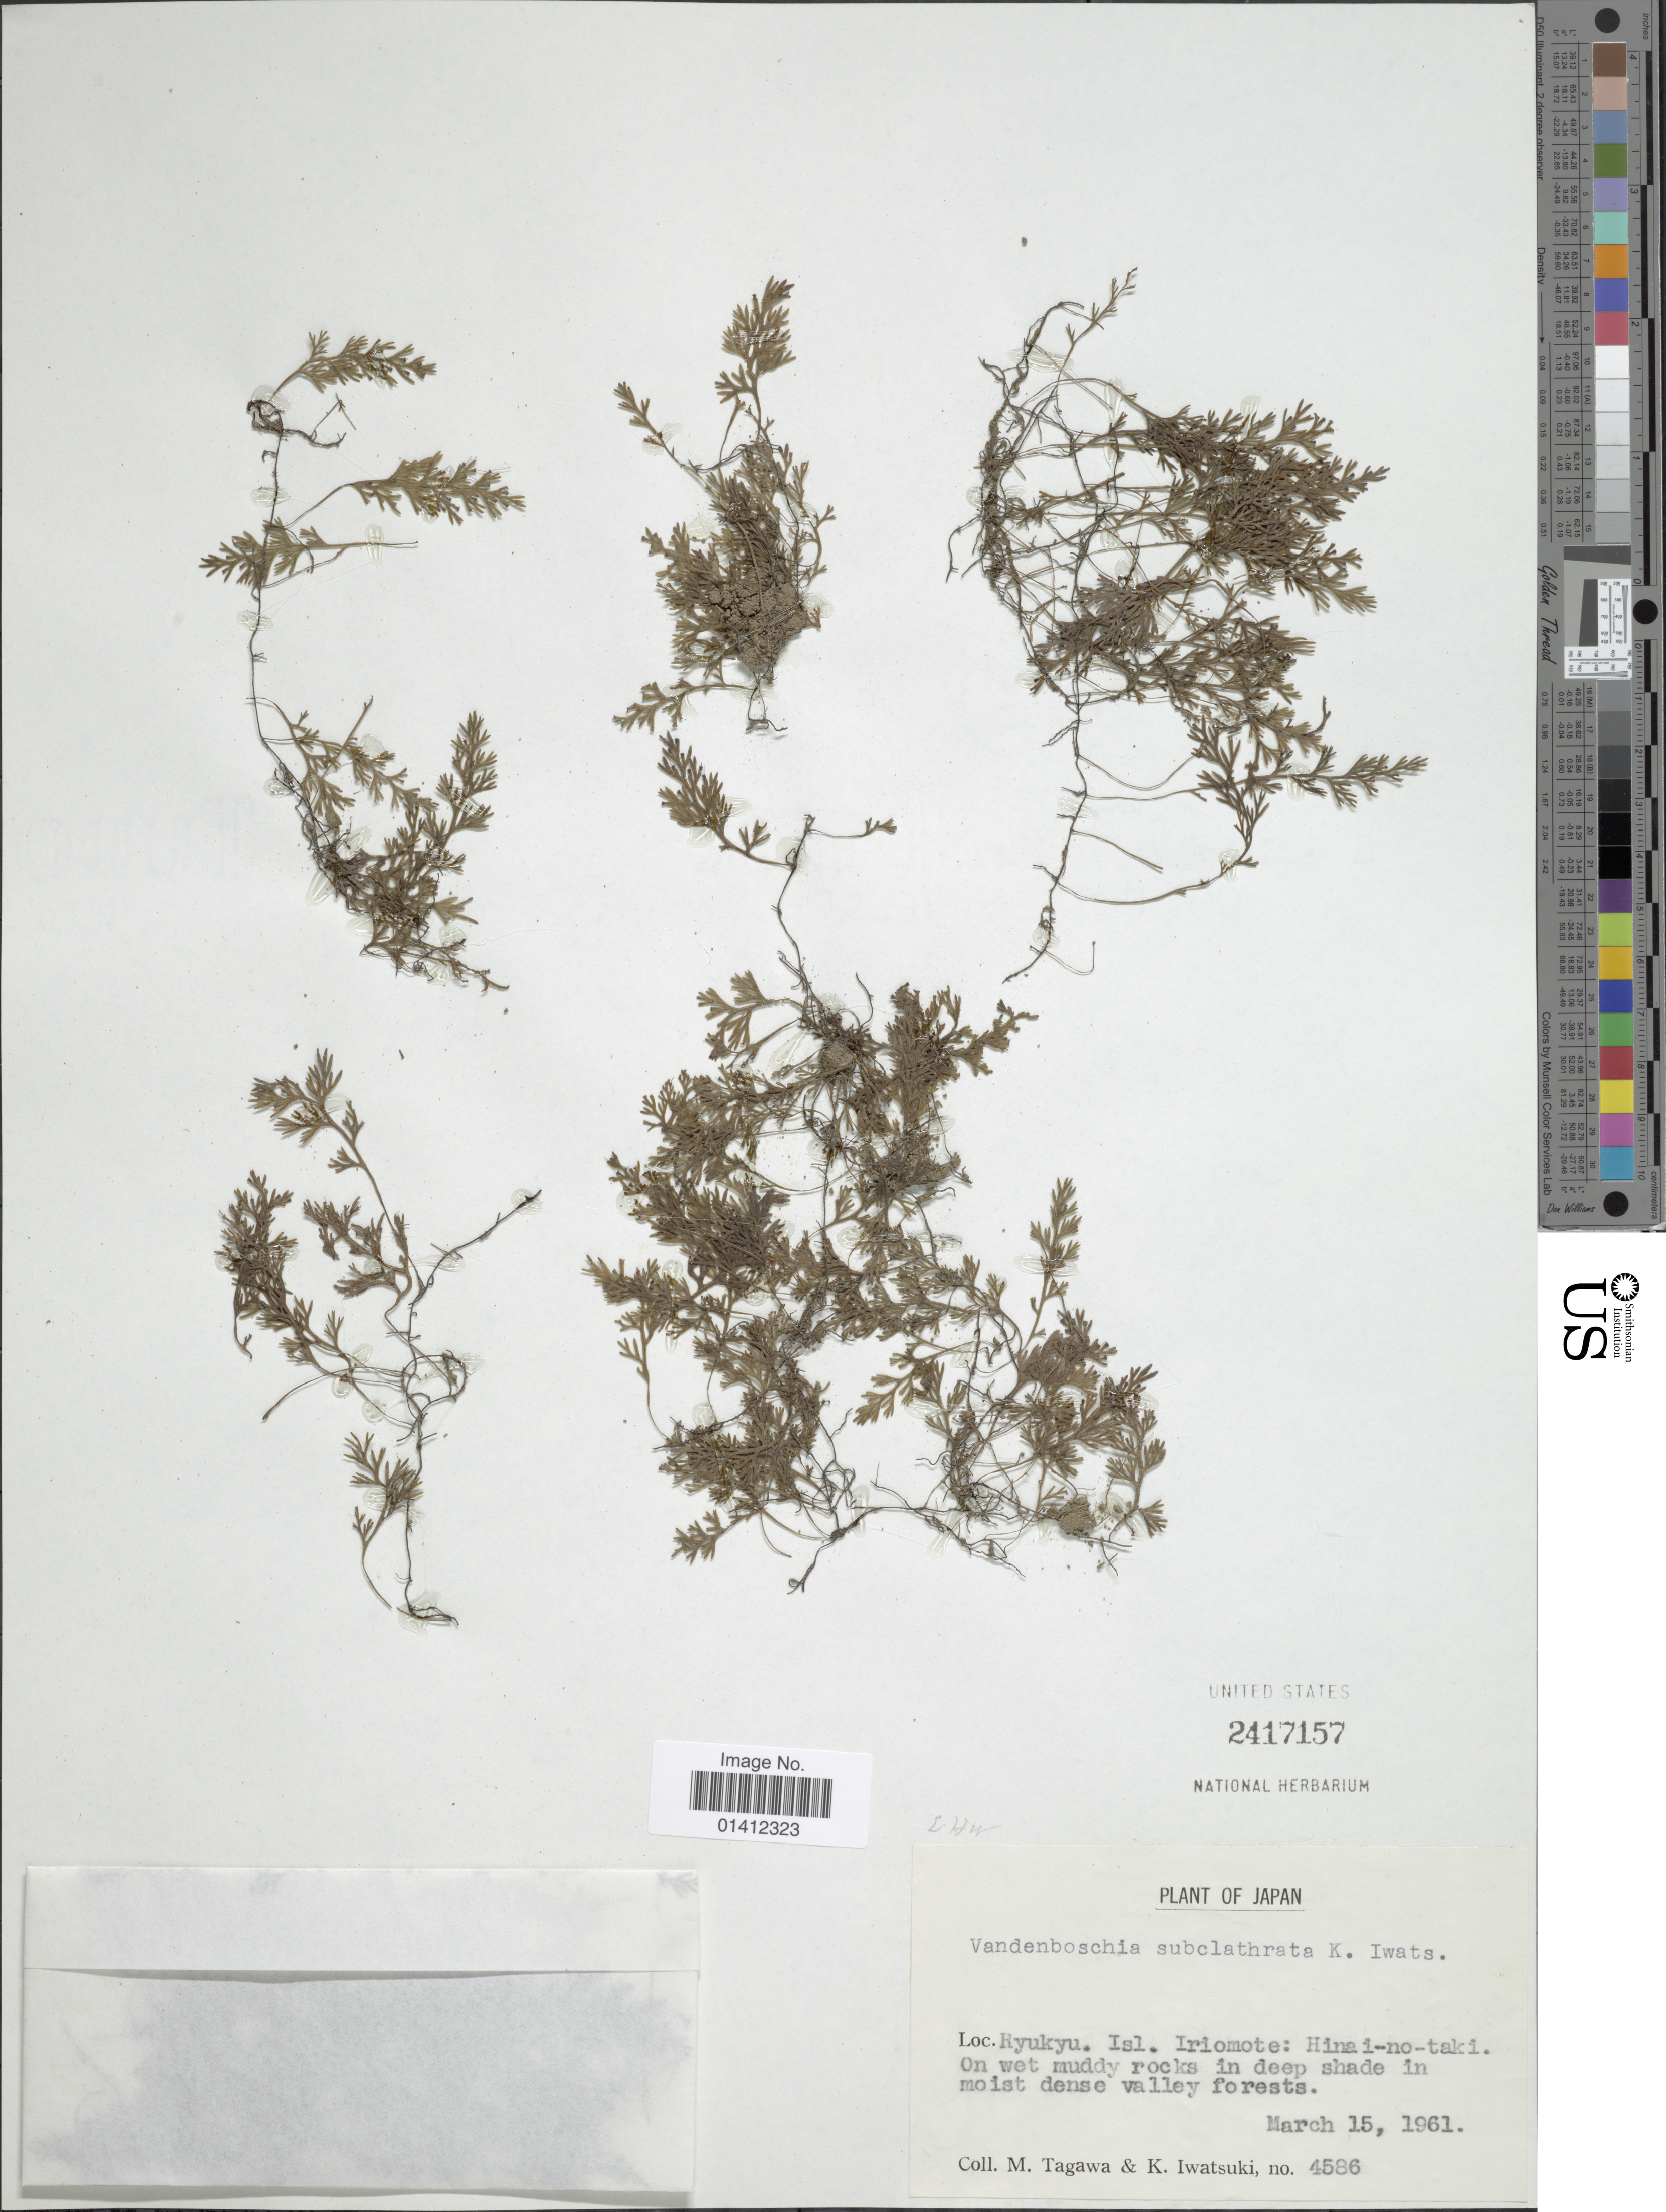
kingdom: Plantae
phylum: Tracheophyta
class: Polypodiopsida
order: Hymenophyllales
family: Hymenophyllaceae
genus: Vandenboschia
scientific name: Vandenboschia subclathrata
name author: K. Iwats.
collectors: M. Tagawa & K. Iwatsuki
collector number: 4586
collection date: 1961-03-15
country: Japan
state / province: Okinawa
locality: Ryukyu Isl Iriomote: jinai-no-taki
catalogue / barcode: US 2417157